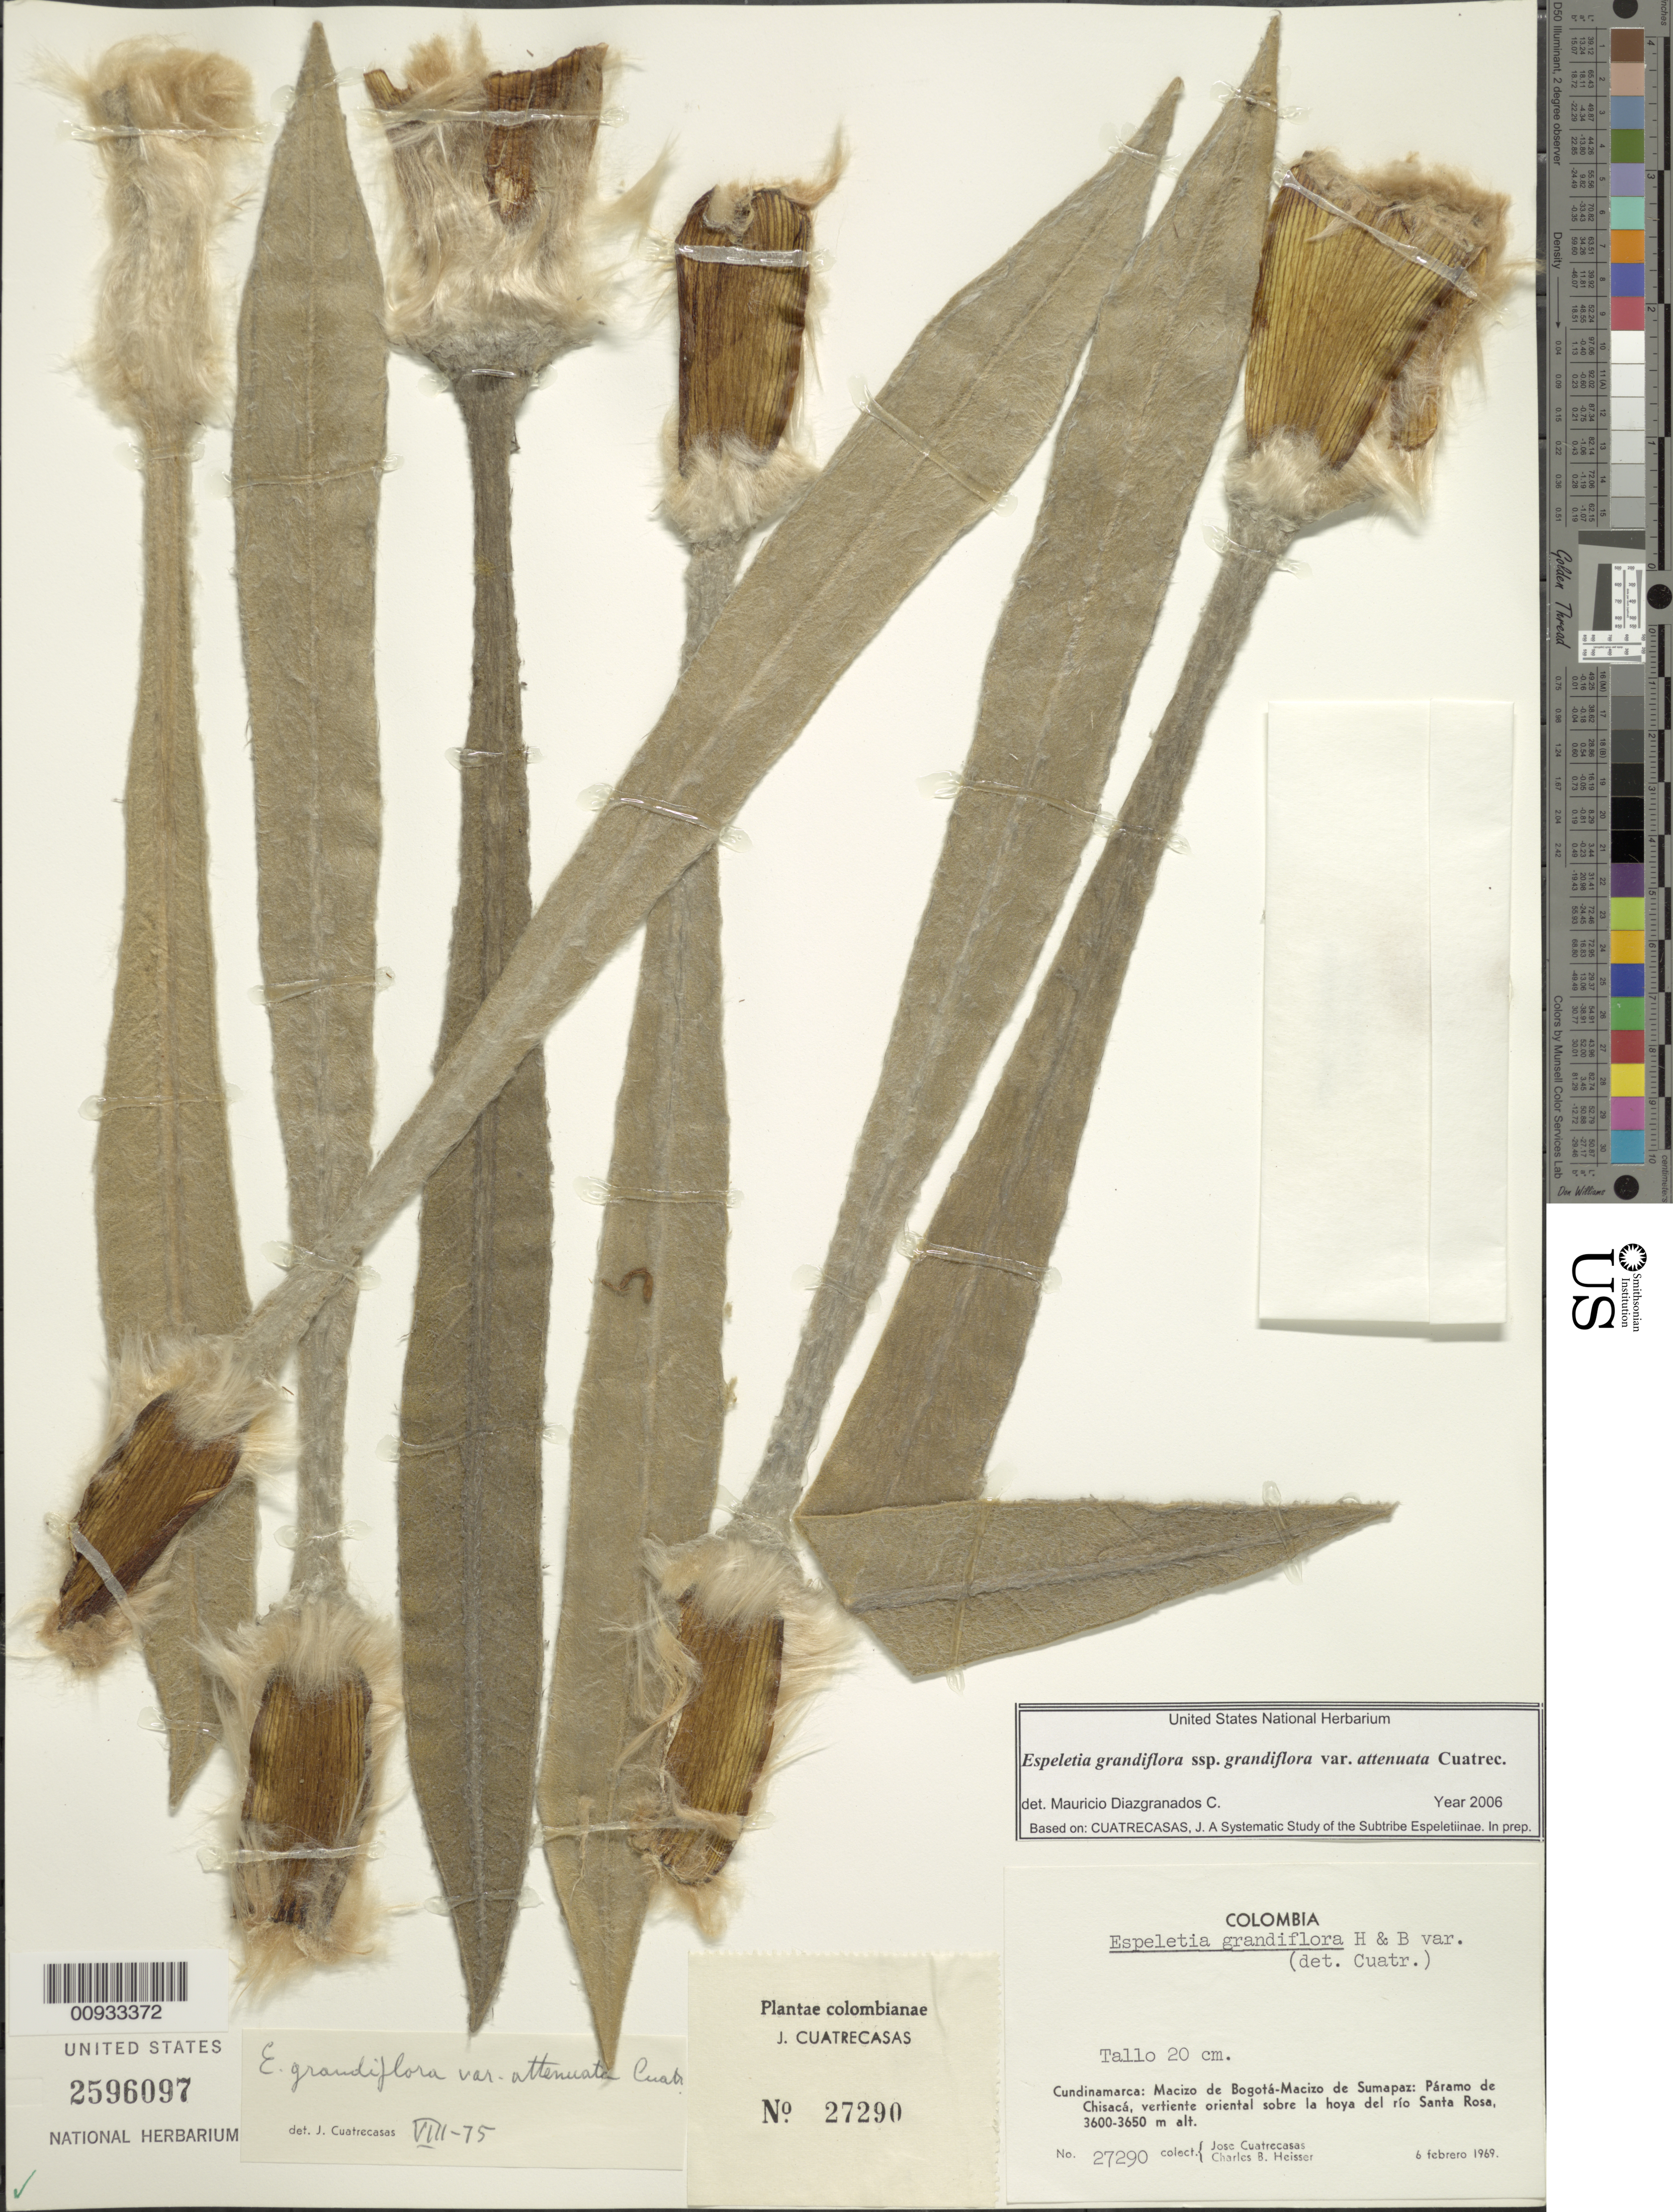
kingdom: Plantae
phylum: Tracheophyta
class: Magnoliopsida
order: Asterales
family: Asteraceae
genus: Espeletia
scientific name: Espeletia grandiflora var. attenuata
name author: Cuatrec.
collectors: J. Cuatrecasas & C. B. Heisser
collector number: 27290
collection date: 1969-02-06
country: Colombia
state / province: Cundinamarca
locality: Macizo de Bogota-Macizo de Sumapaz: Paramo de Chisaca, vertiente oriental sobre la hoya del rio Santa Rosa.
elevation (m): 3600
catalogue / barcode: US 2596097